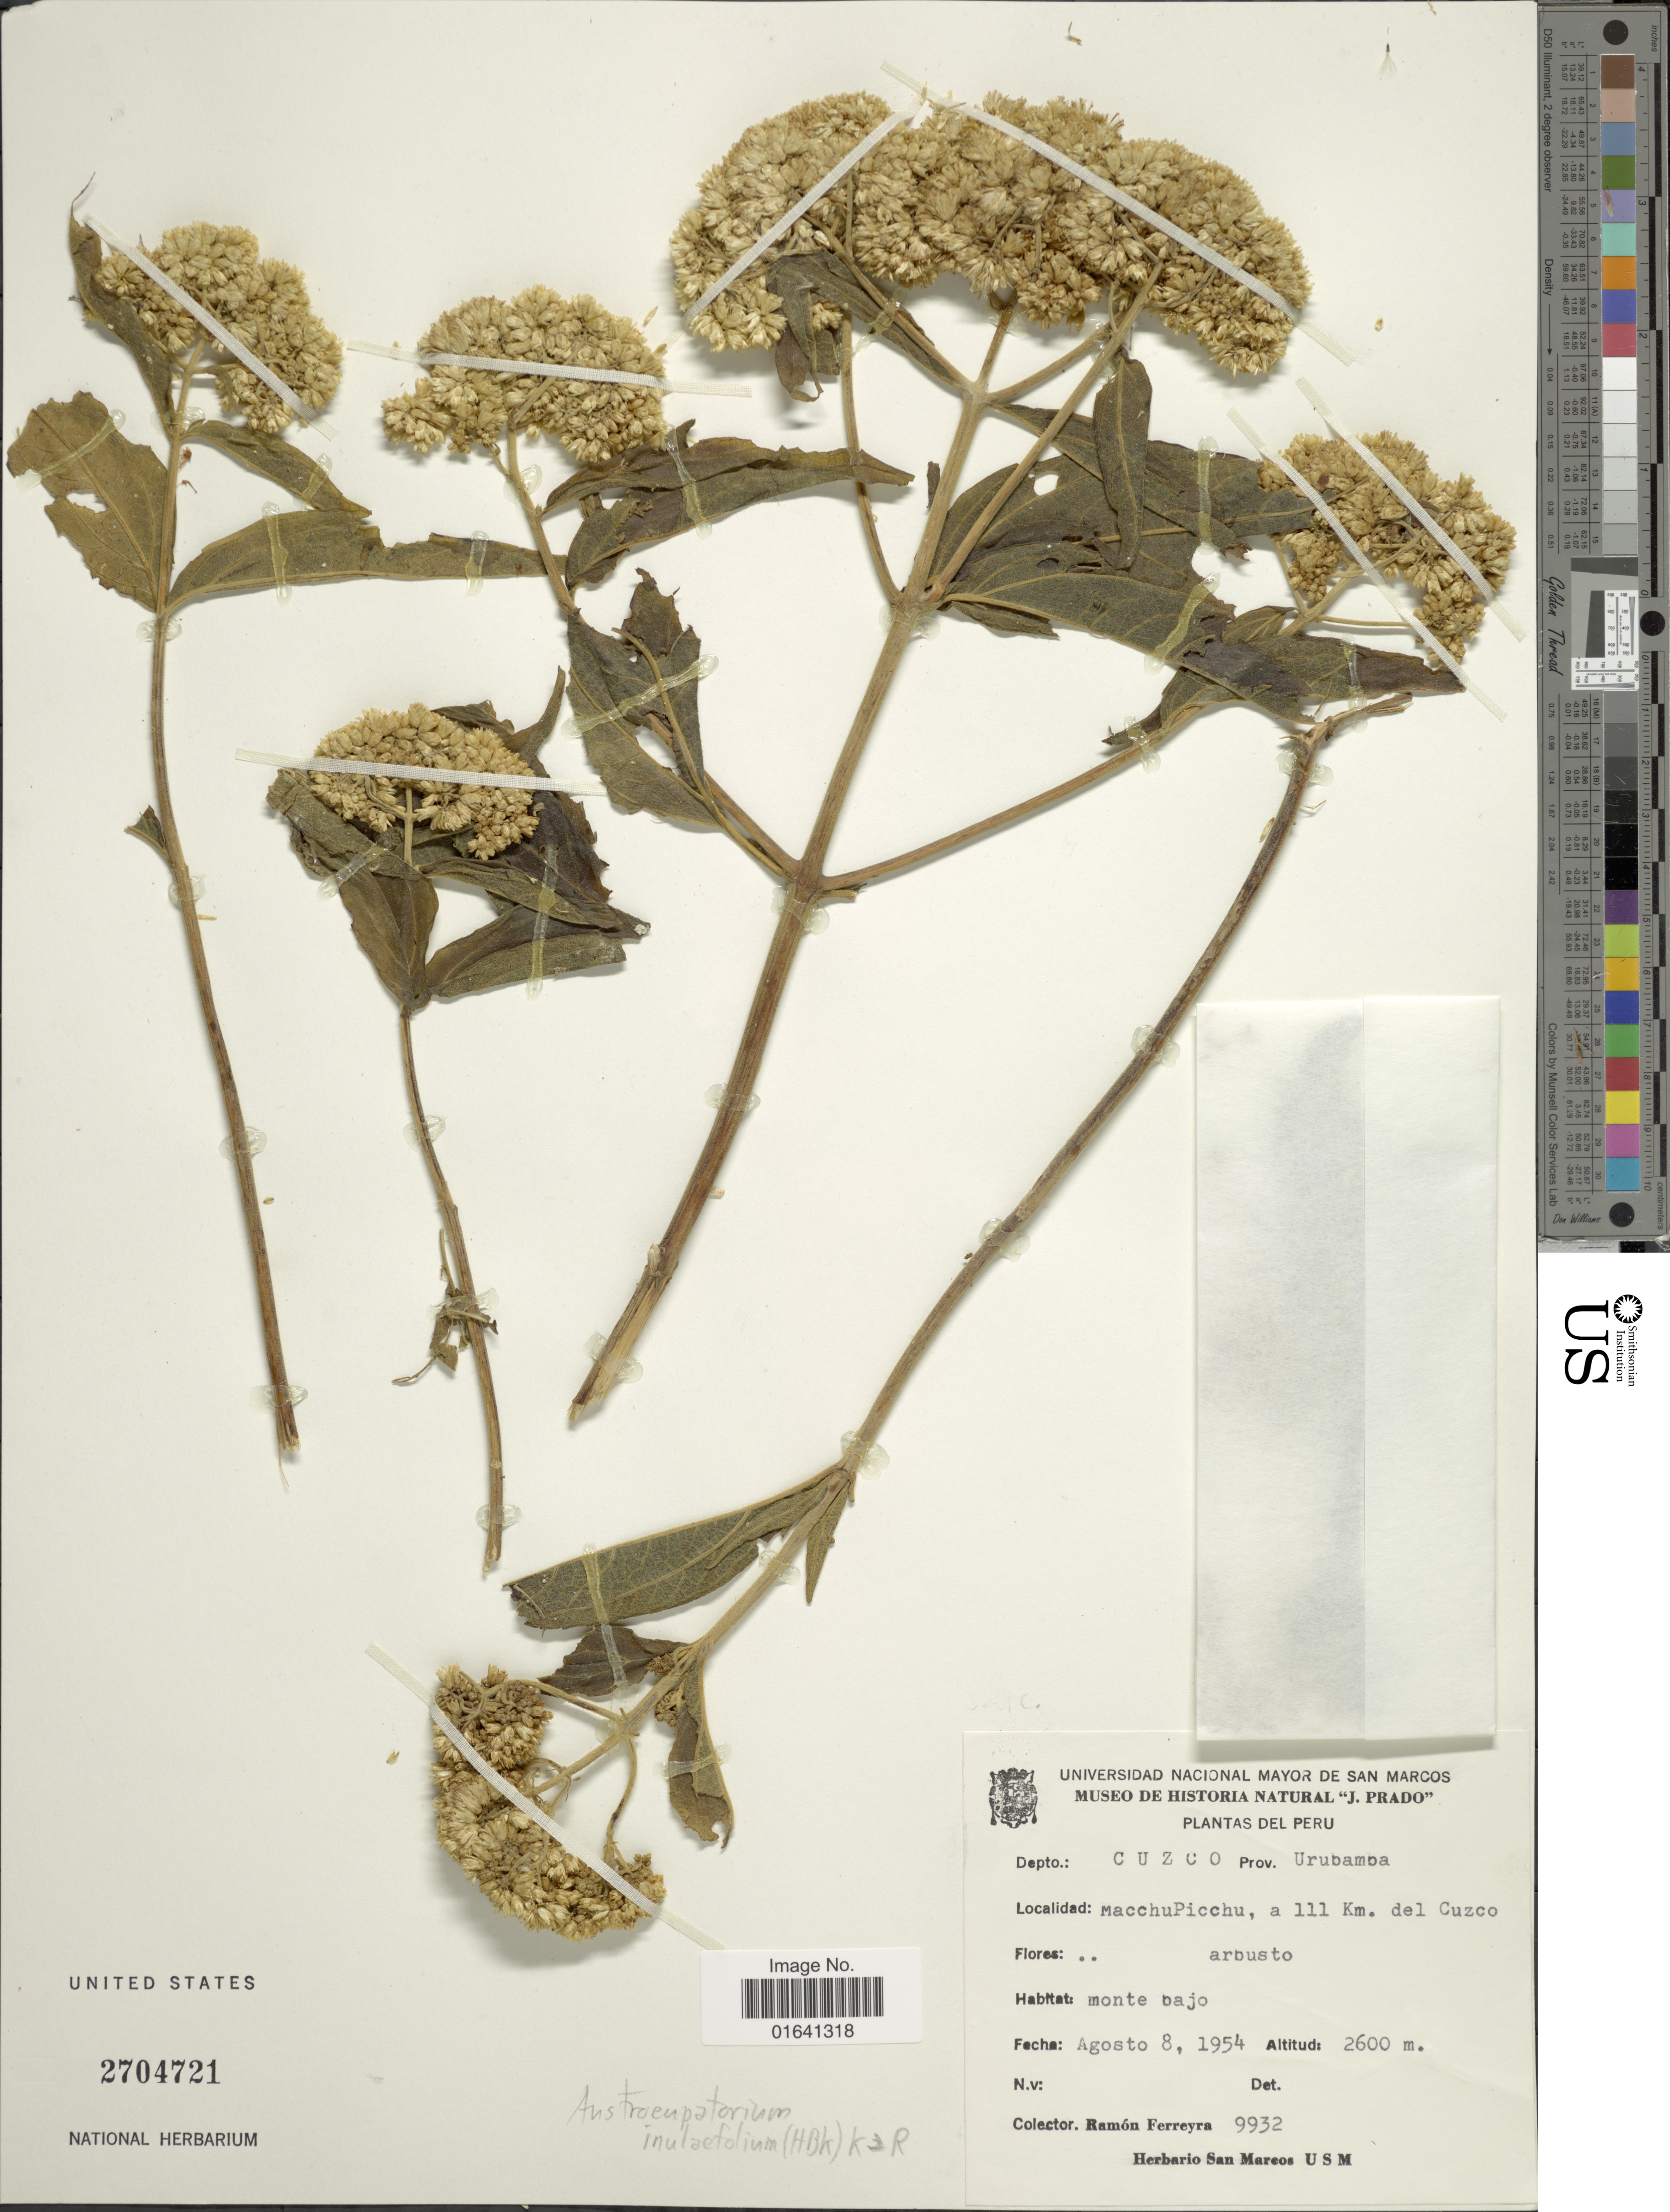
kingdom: Plantae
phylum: Tracheophyta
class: Magnoliopsida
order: Asterales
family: Asteraceae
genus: Austroeupatorium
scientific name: Austroeupatorium inulaefolium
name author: (Kunth) R.M. King & H. Rob.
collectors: R. A. Ferreyra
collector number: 9932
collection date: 1954-08-08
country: Peru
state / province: Cusco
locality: Dept. Cuzco, Prov. Urubamba, MacchuPicchu, a 111 Km del Cuzco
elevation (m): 2600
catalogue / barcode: US 2704721